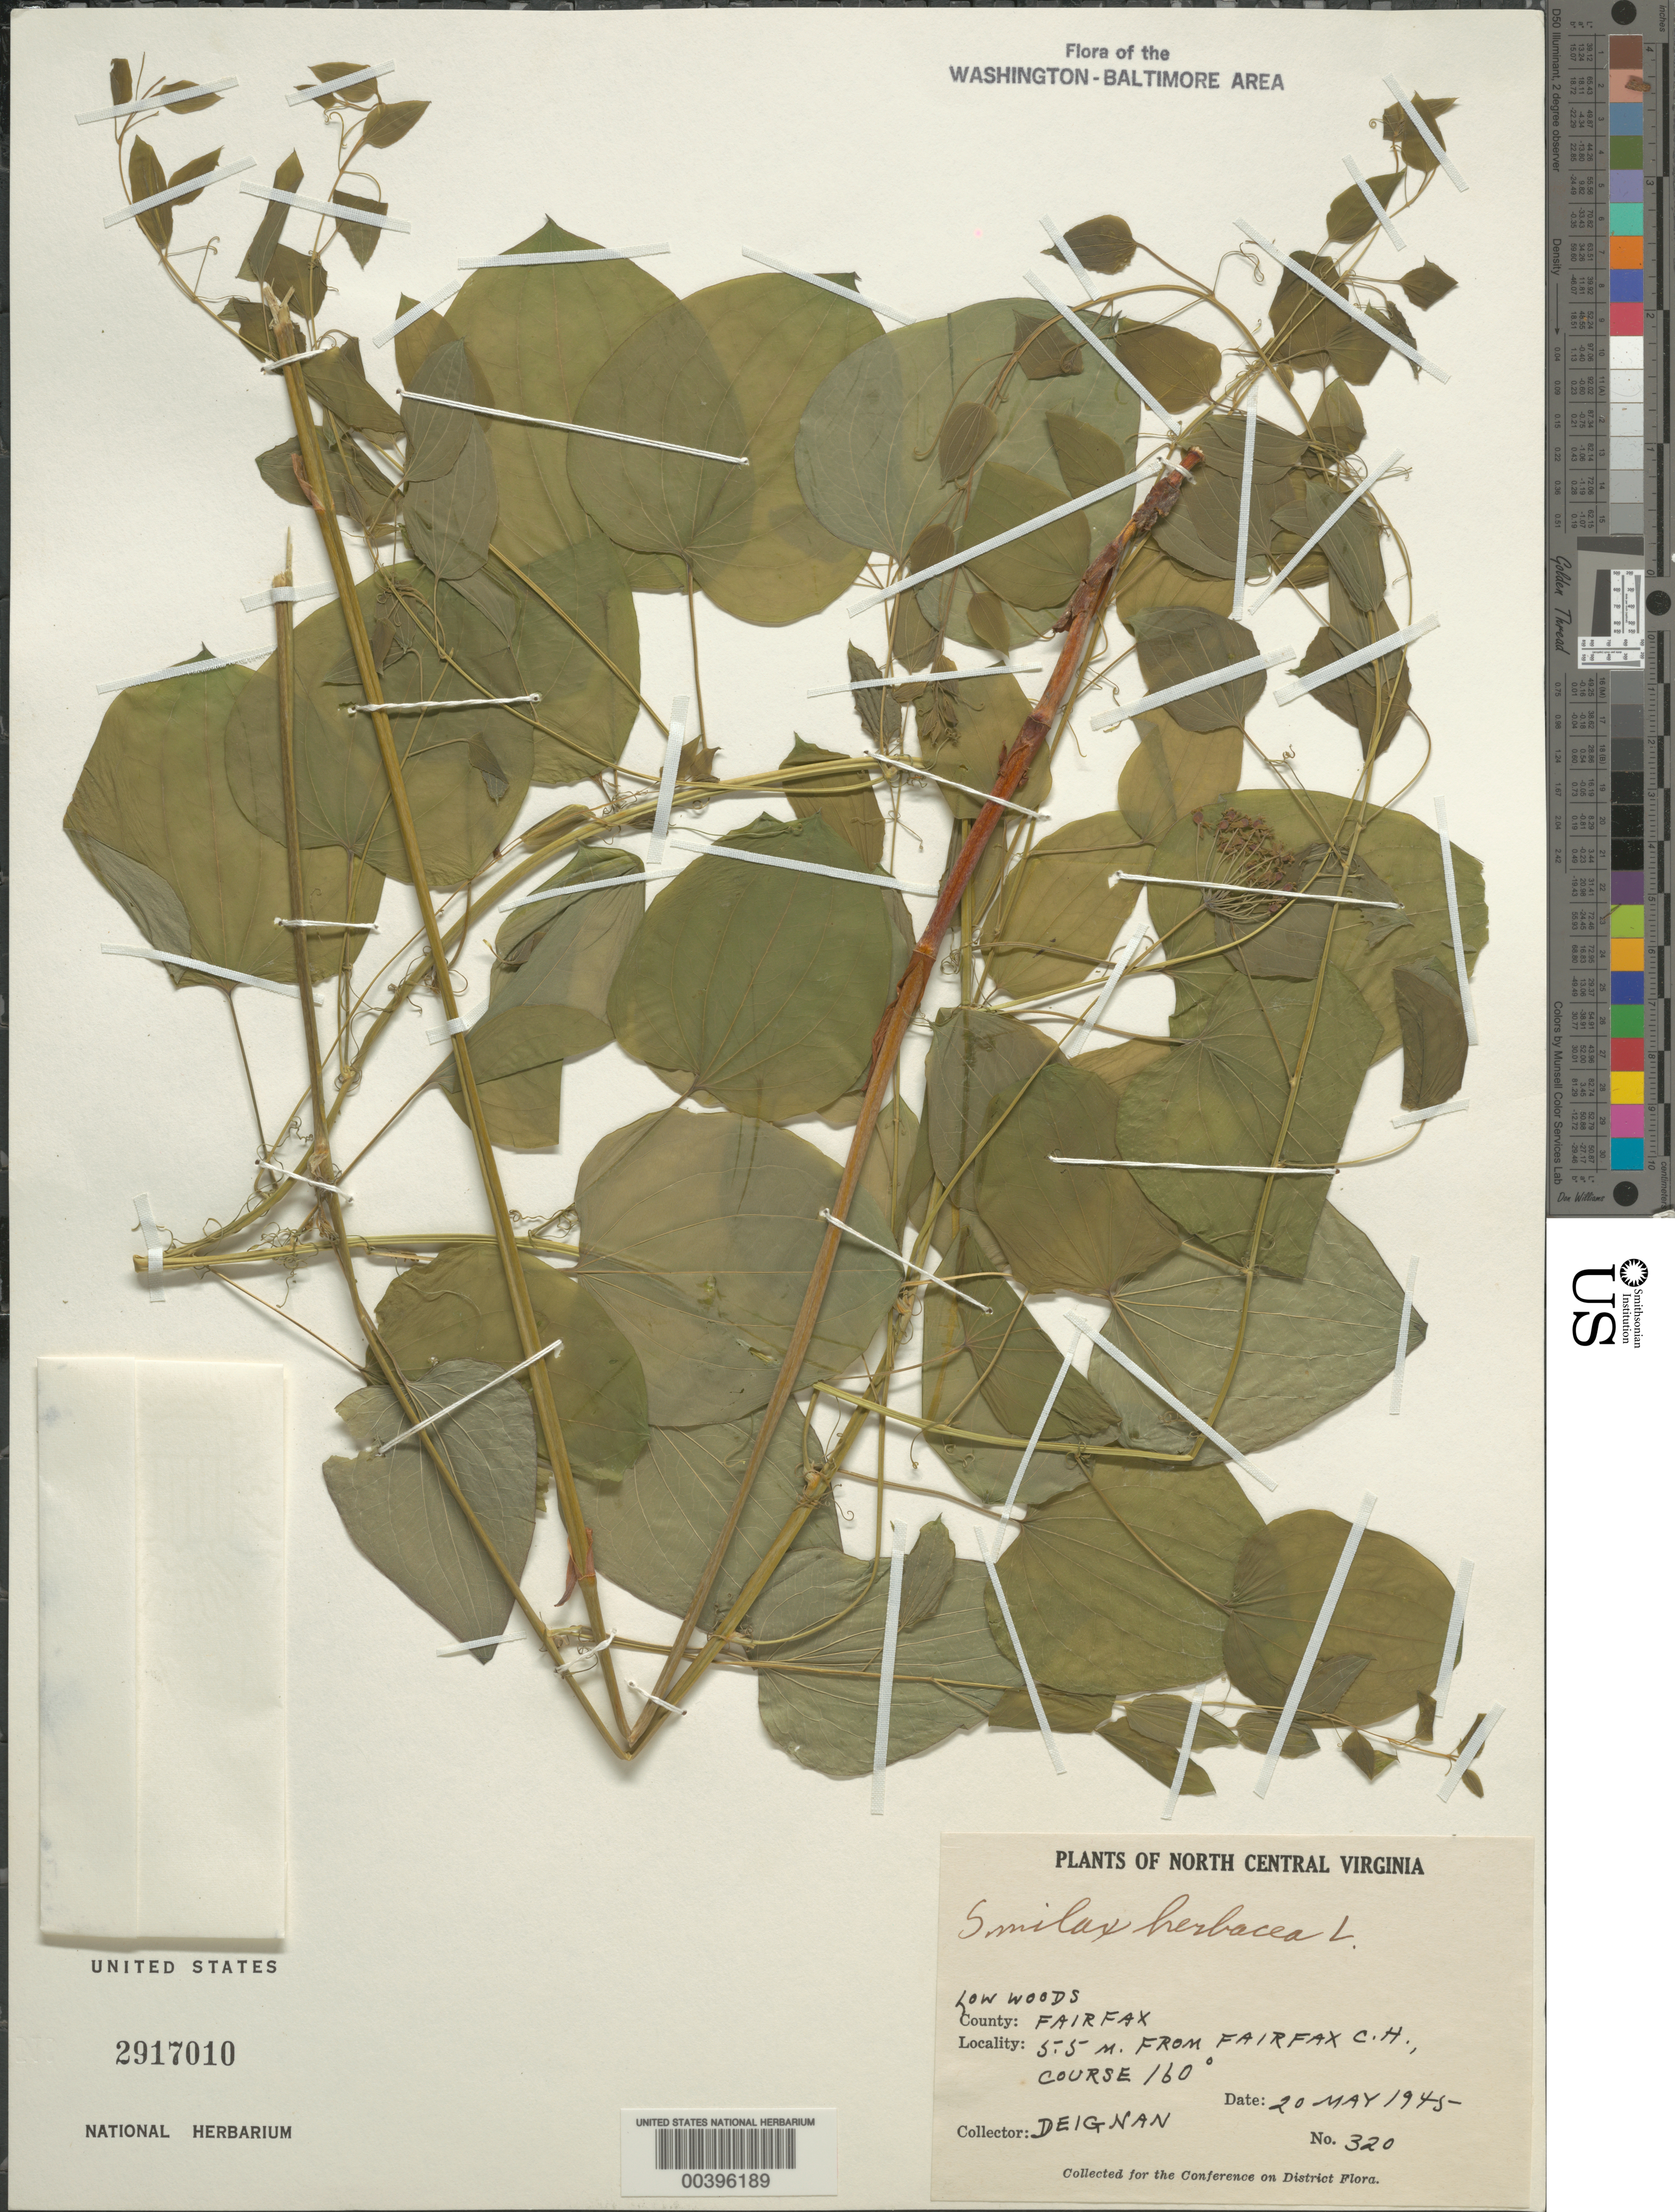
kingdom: Plantae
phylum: Tracheophyta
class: Liliopsida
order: Liliales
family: Smilacaceae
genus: Smilax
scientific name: Smilax herbacea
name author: L.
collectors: H. Deignan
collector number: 320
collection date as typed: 20 May 1945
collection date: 1945-05-20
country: United States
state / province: Virginia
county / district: Fairfax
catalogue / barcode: US 2917010